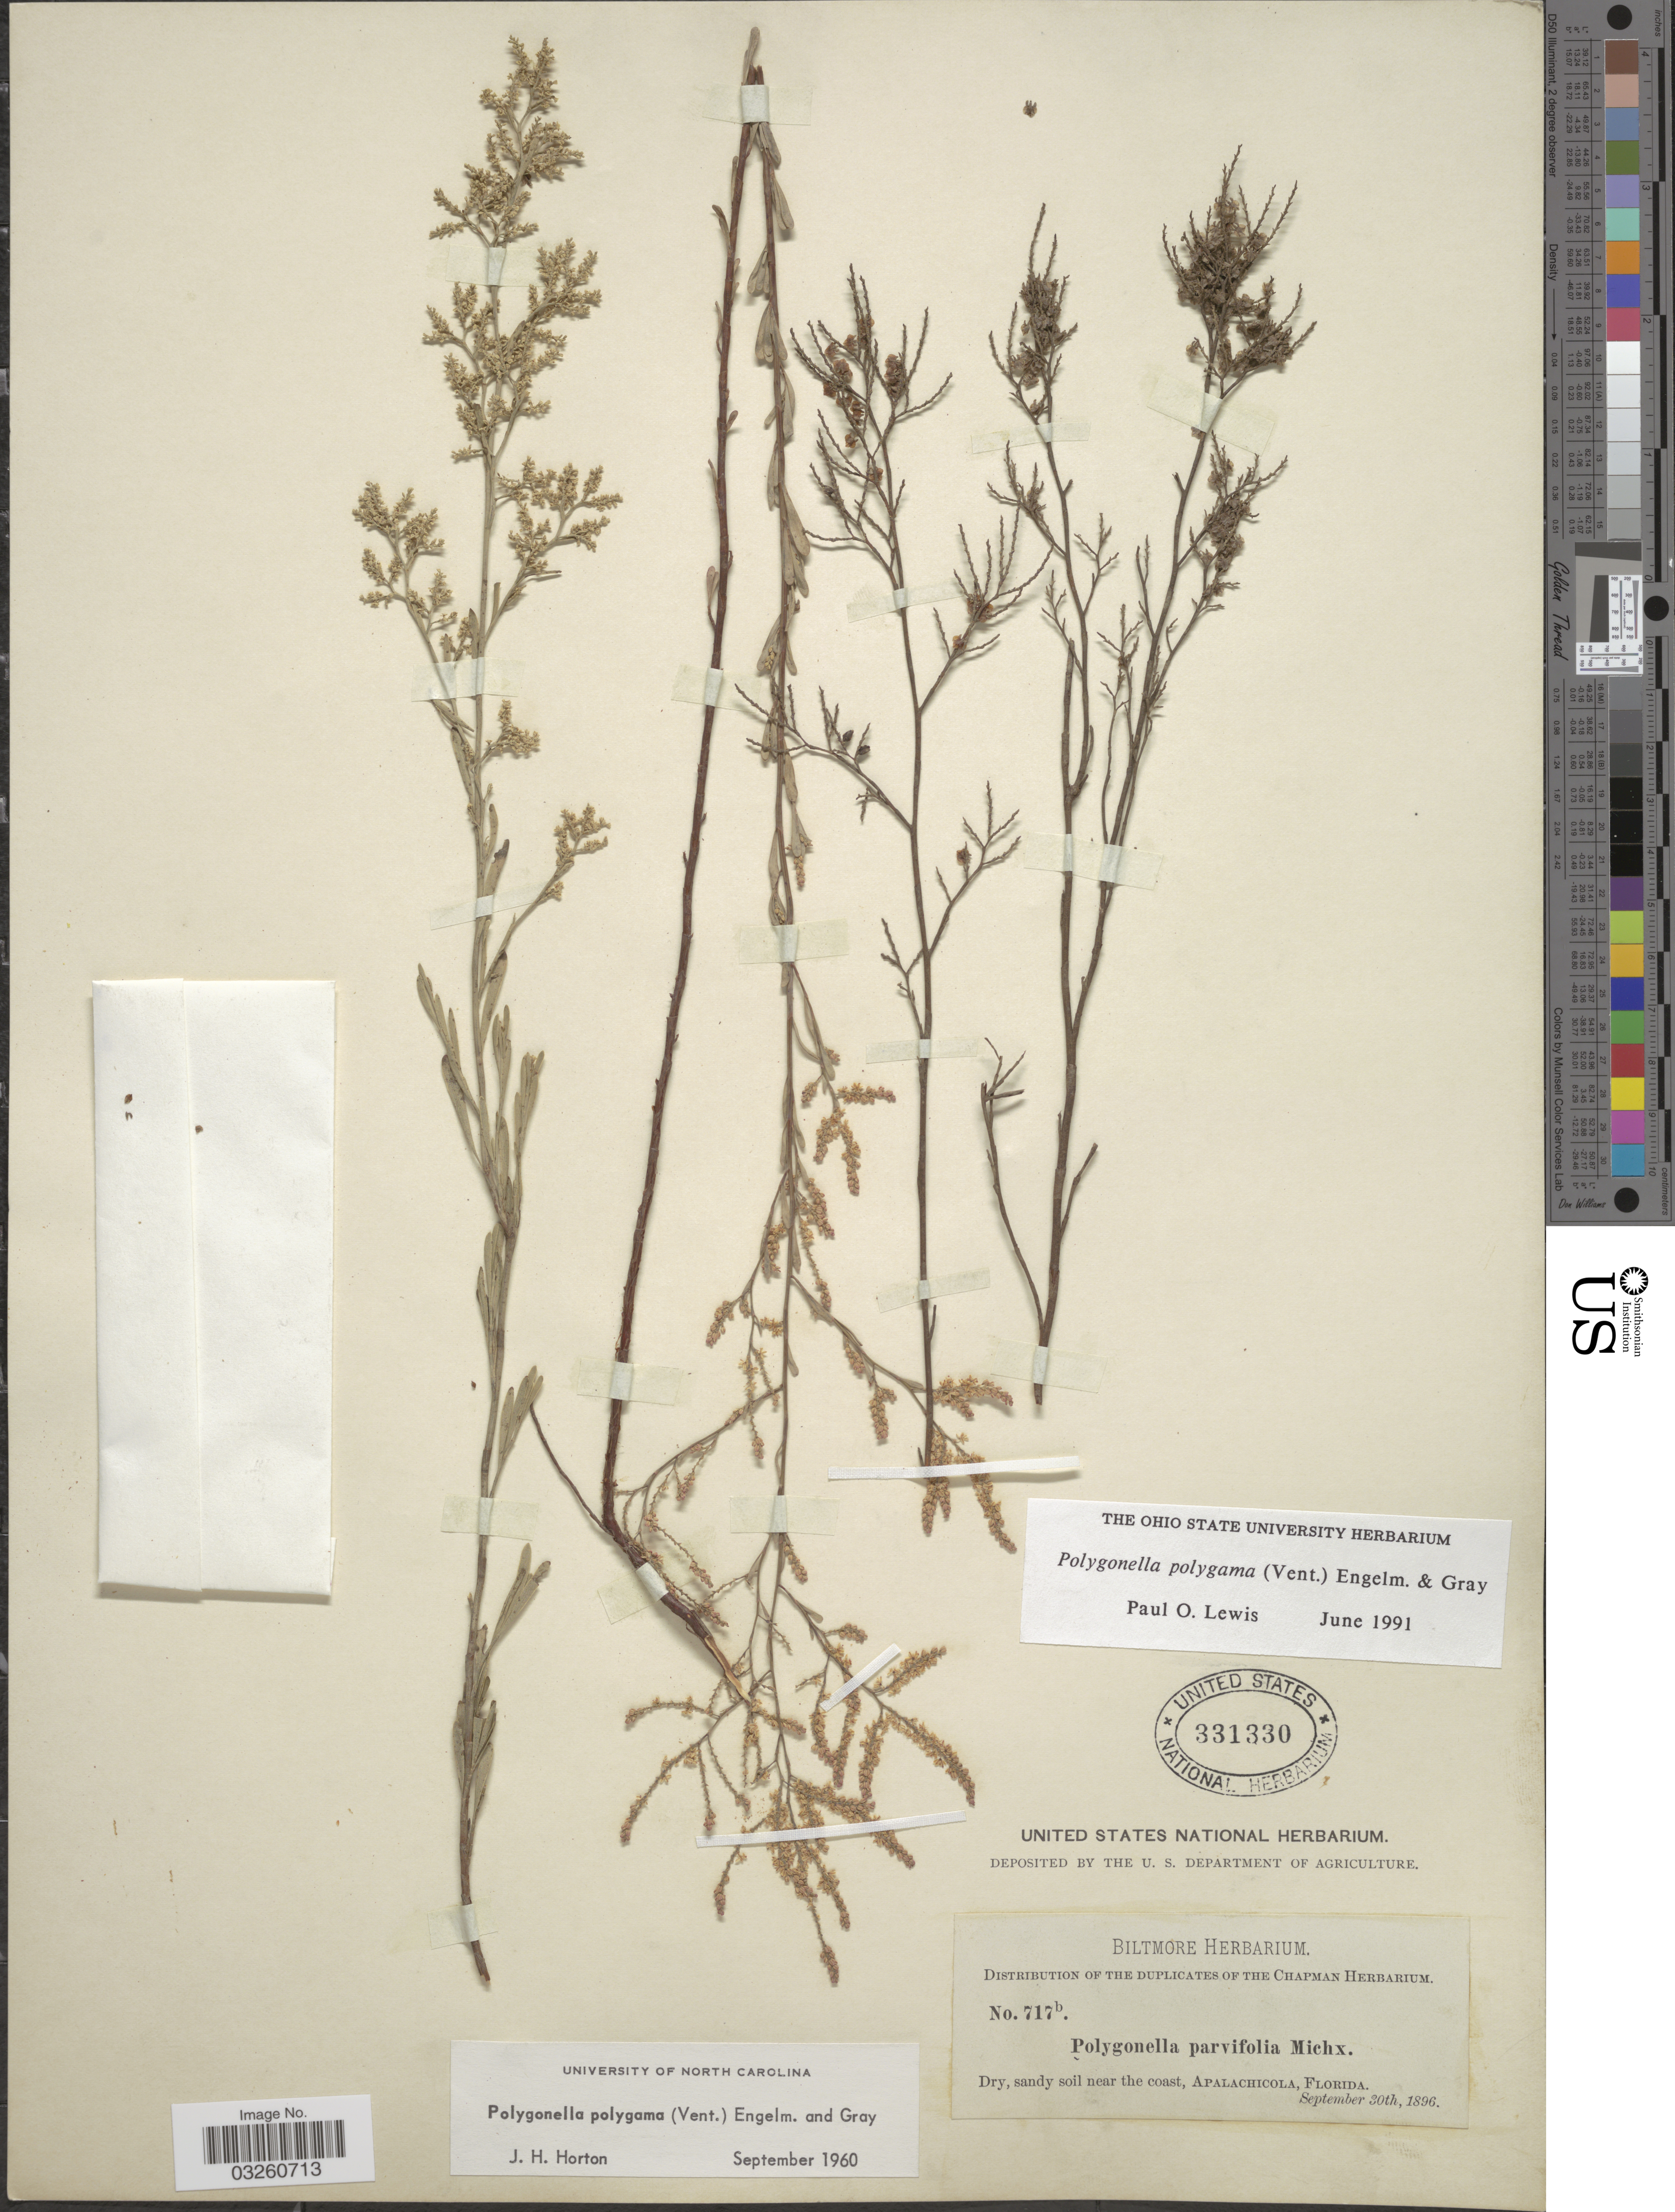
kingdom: Plantae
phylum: Tracheophyta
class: Magnoliopsida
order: Caryophyllales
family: Polygonaceae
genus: Polygonella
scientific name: Polygonella polygama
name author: (Vent.) Engelm. & A. Gray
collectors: ex herb. Biltmore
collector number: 717b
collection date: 1896-09-30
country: United States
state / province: Florida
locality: Dry, sandy soil near the coast, Apalachicola.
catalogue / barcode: US 331330